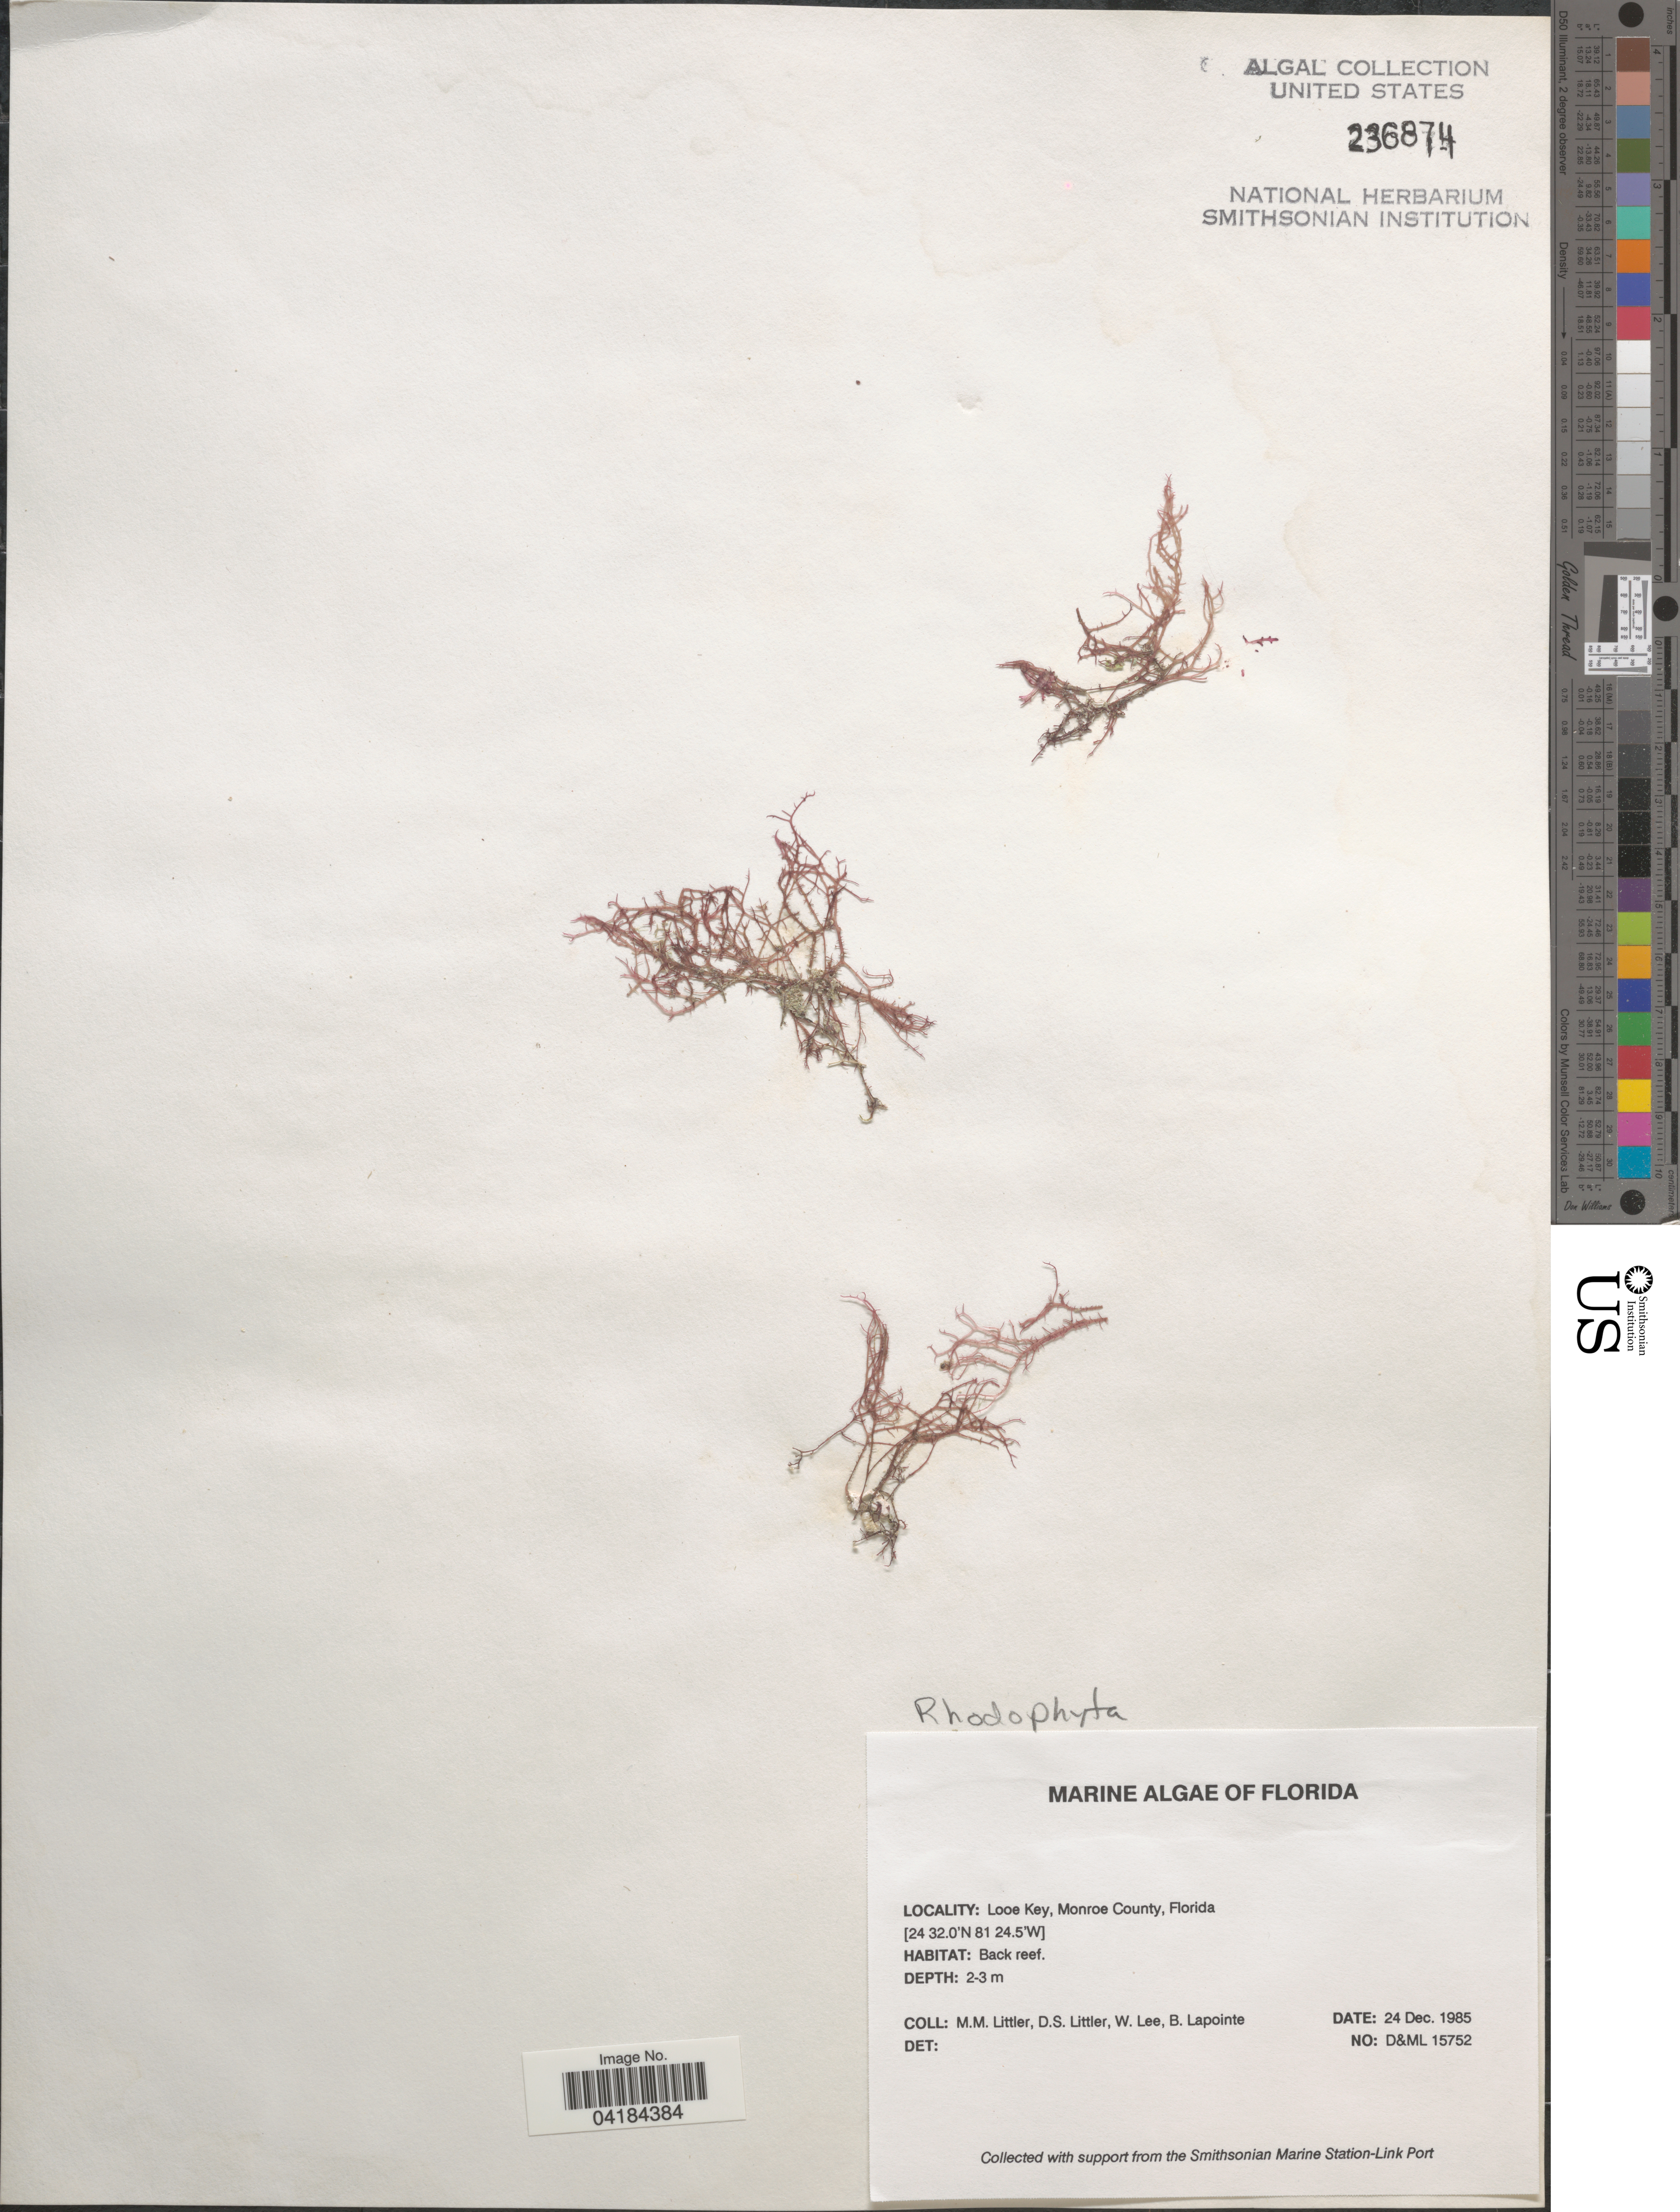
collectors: D. S. Littler, W. Lee & B. Lapointe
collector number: D&ML15752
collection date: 1985-12-24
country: United States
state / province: Florida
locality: Looe Key, Monroe County.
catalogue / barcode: US 236874